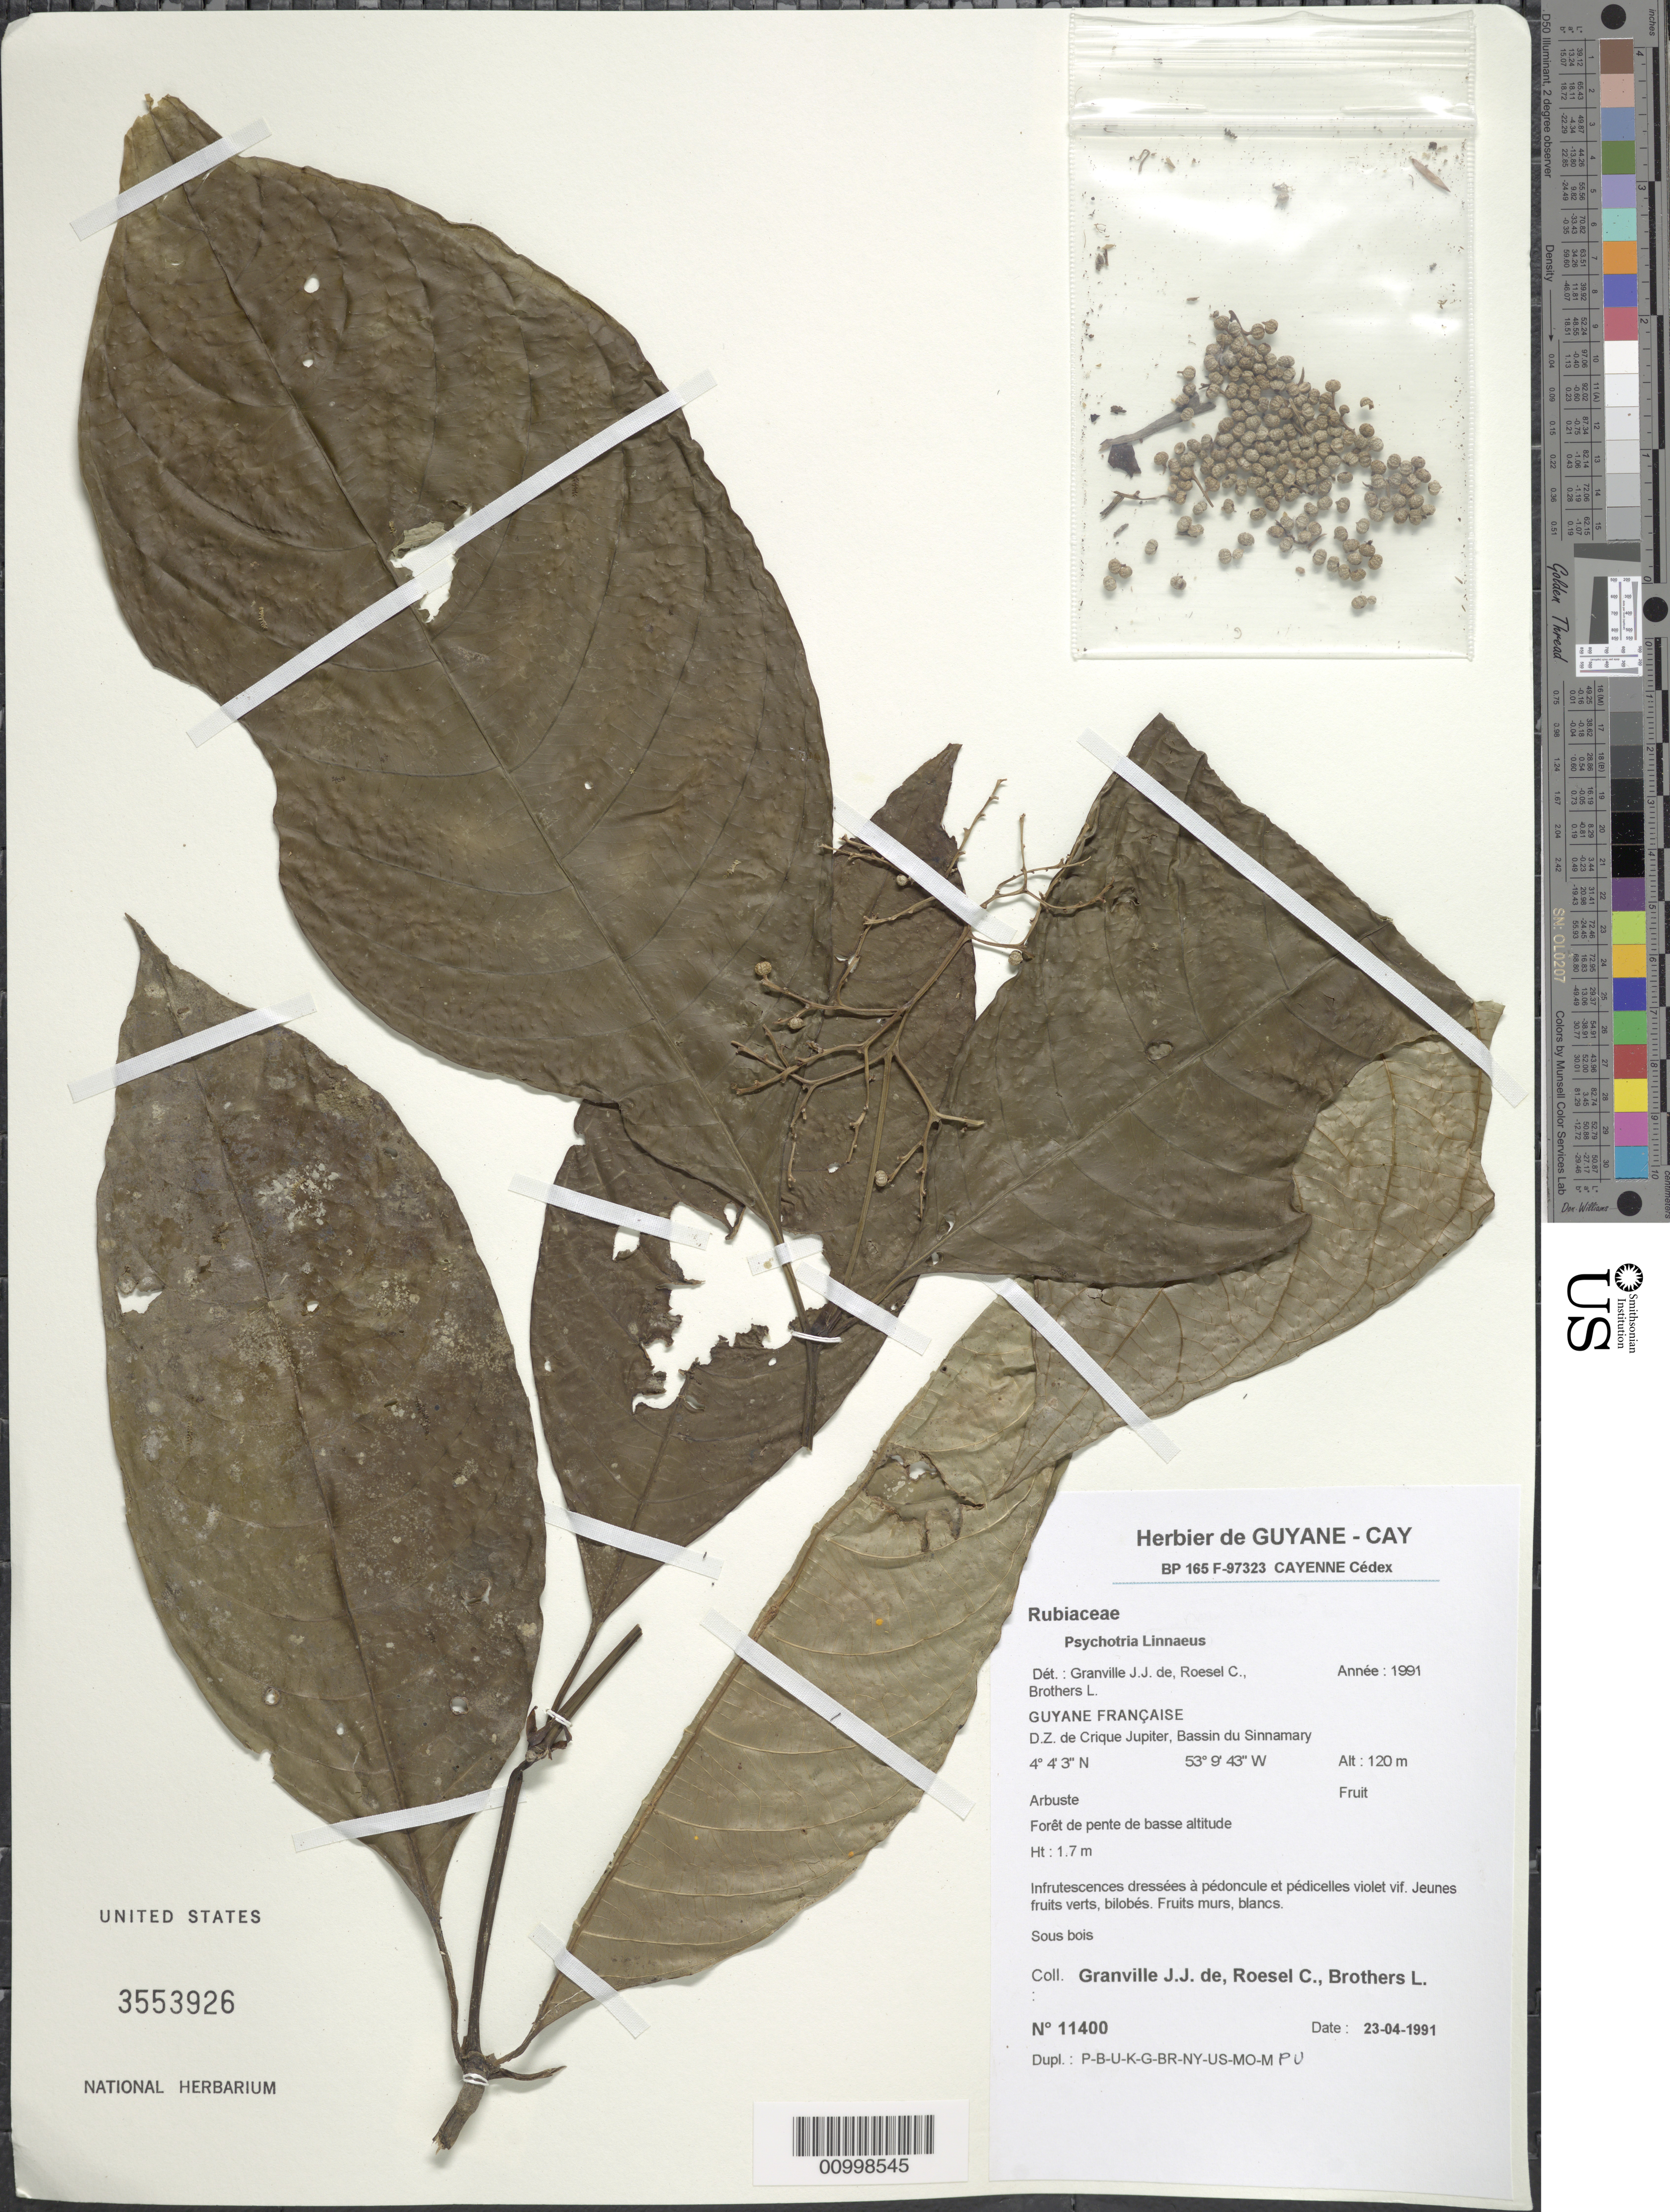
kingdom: Plantae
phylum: Tracheophyta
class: Magnoliopsida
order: Gentianales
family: Rubiaceae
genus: Psychotria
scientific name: Psychotria sp.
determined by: Granville, J. J.; Roesel, C. S.; Brothers, Leslie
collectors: J.-J. de Granville, C. S. Roesel & L. Brothers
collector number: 11400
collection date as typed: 23-Apr-91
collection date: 1991-04-23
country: French Guiana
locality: D.Z. de Crique Jupiter, Bassin du Sinnamary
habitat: Forêt de pente de basse altitude; sous bois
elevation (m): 120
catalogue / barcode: US 3553926